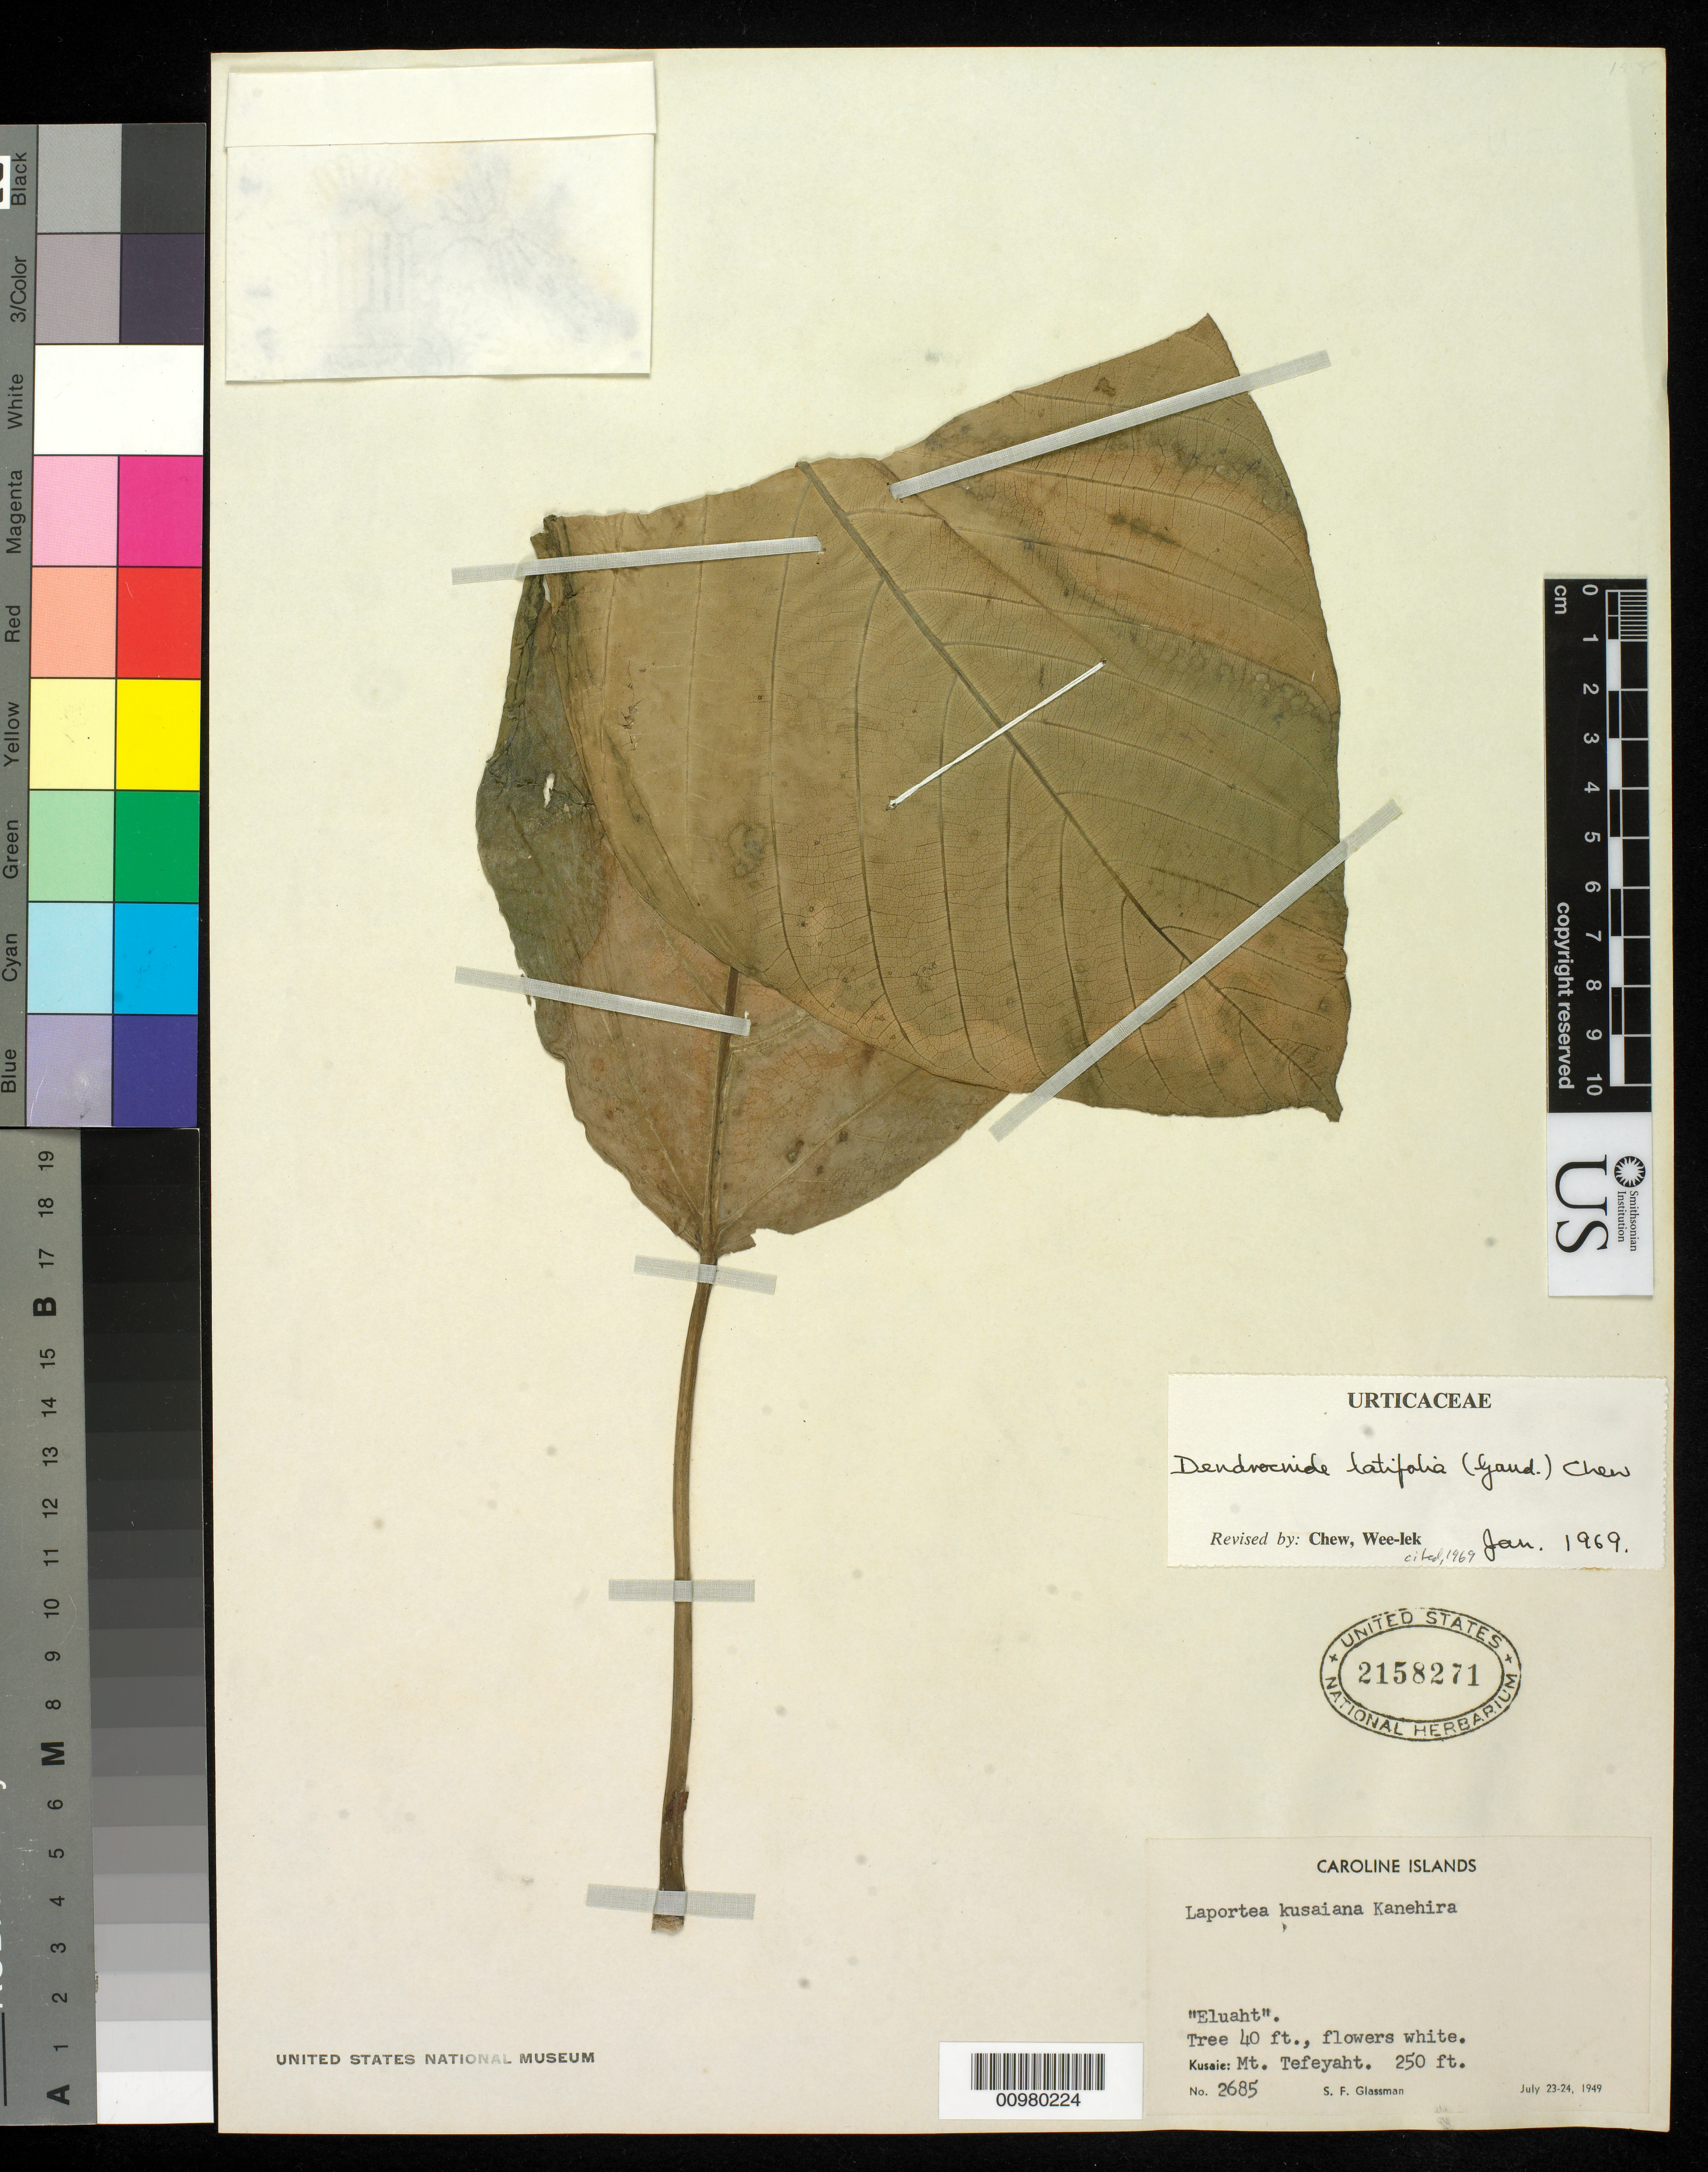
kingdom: Plantae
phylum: Tracheophyta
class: Magnoliopsida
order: Rosales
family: Urticaceae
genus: Dendrocnide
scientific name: Dendrocnide latifolia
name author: (Gaudich.) Chew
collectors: S. F. Glassman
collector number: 2685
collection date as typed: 23 Jul 1949 to 24 Jul 1949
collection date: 1949-07-23/1949-07-24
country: Micronesia, Federated States of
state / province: Kosrae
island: Kosrae [Kusaie]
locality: Mt. Tefeyaht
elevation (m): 76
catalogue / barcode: US 2158271